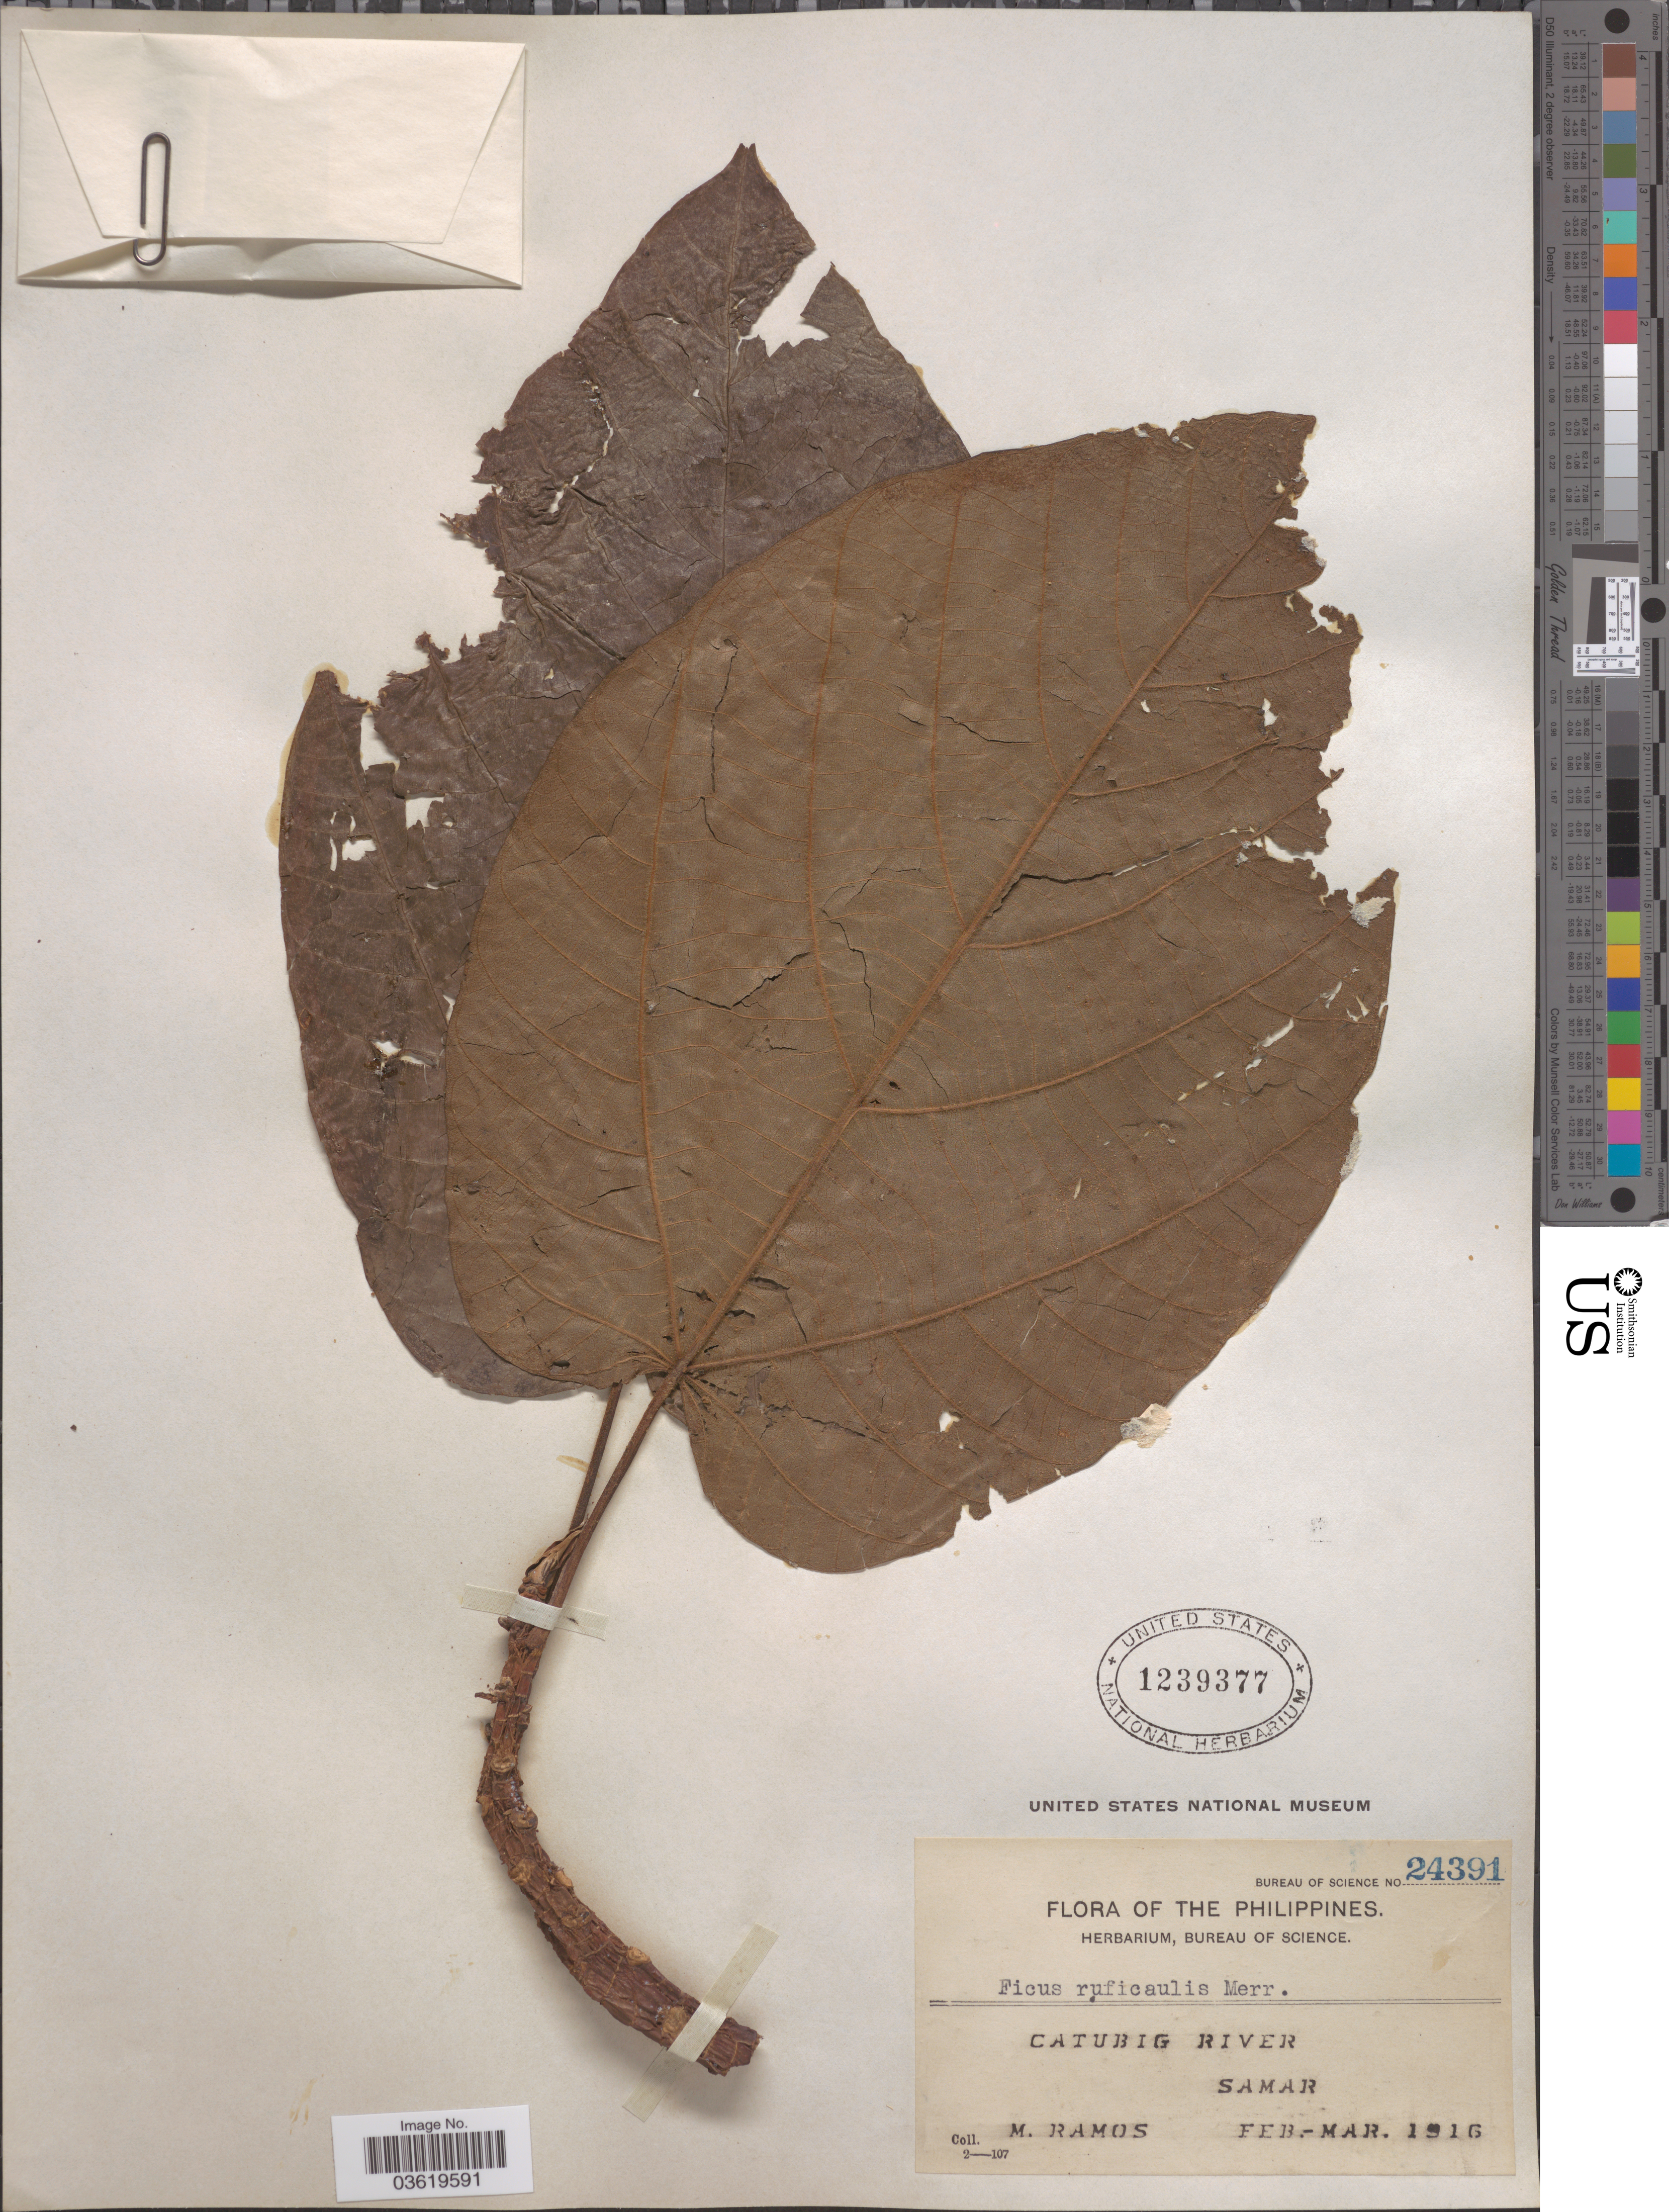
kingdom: Plantae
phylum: Tracheophyta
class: Magnoliopsida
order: Rosales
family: Moraceae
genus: Ficus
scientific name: Ficus ruficaulis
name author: Merr.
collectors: M. Ramos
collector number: Bureau of Science 24391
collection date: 1916-02/1916-03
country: Philippines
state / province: Eastern Visayas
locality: Catubig River. Samar.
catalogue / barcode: US 1239377